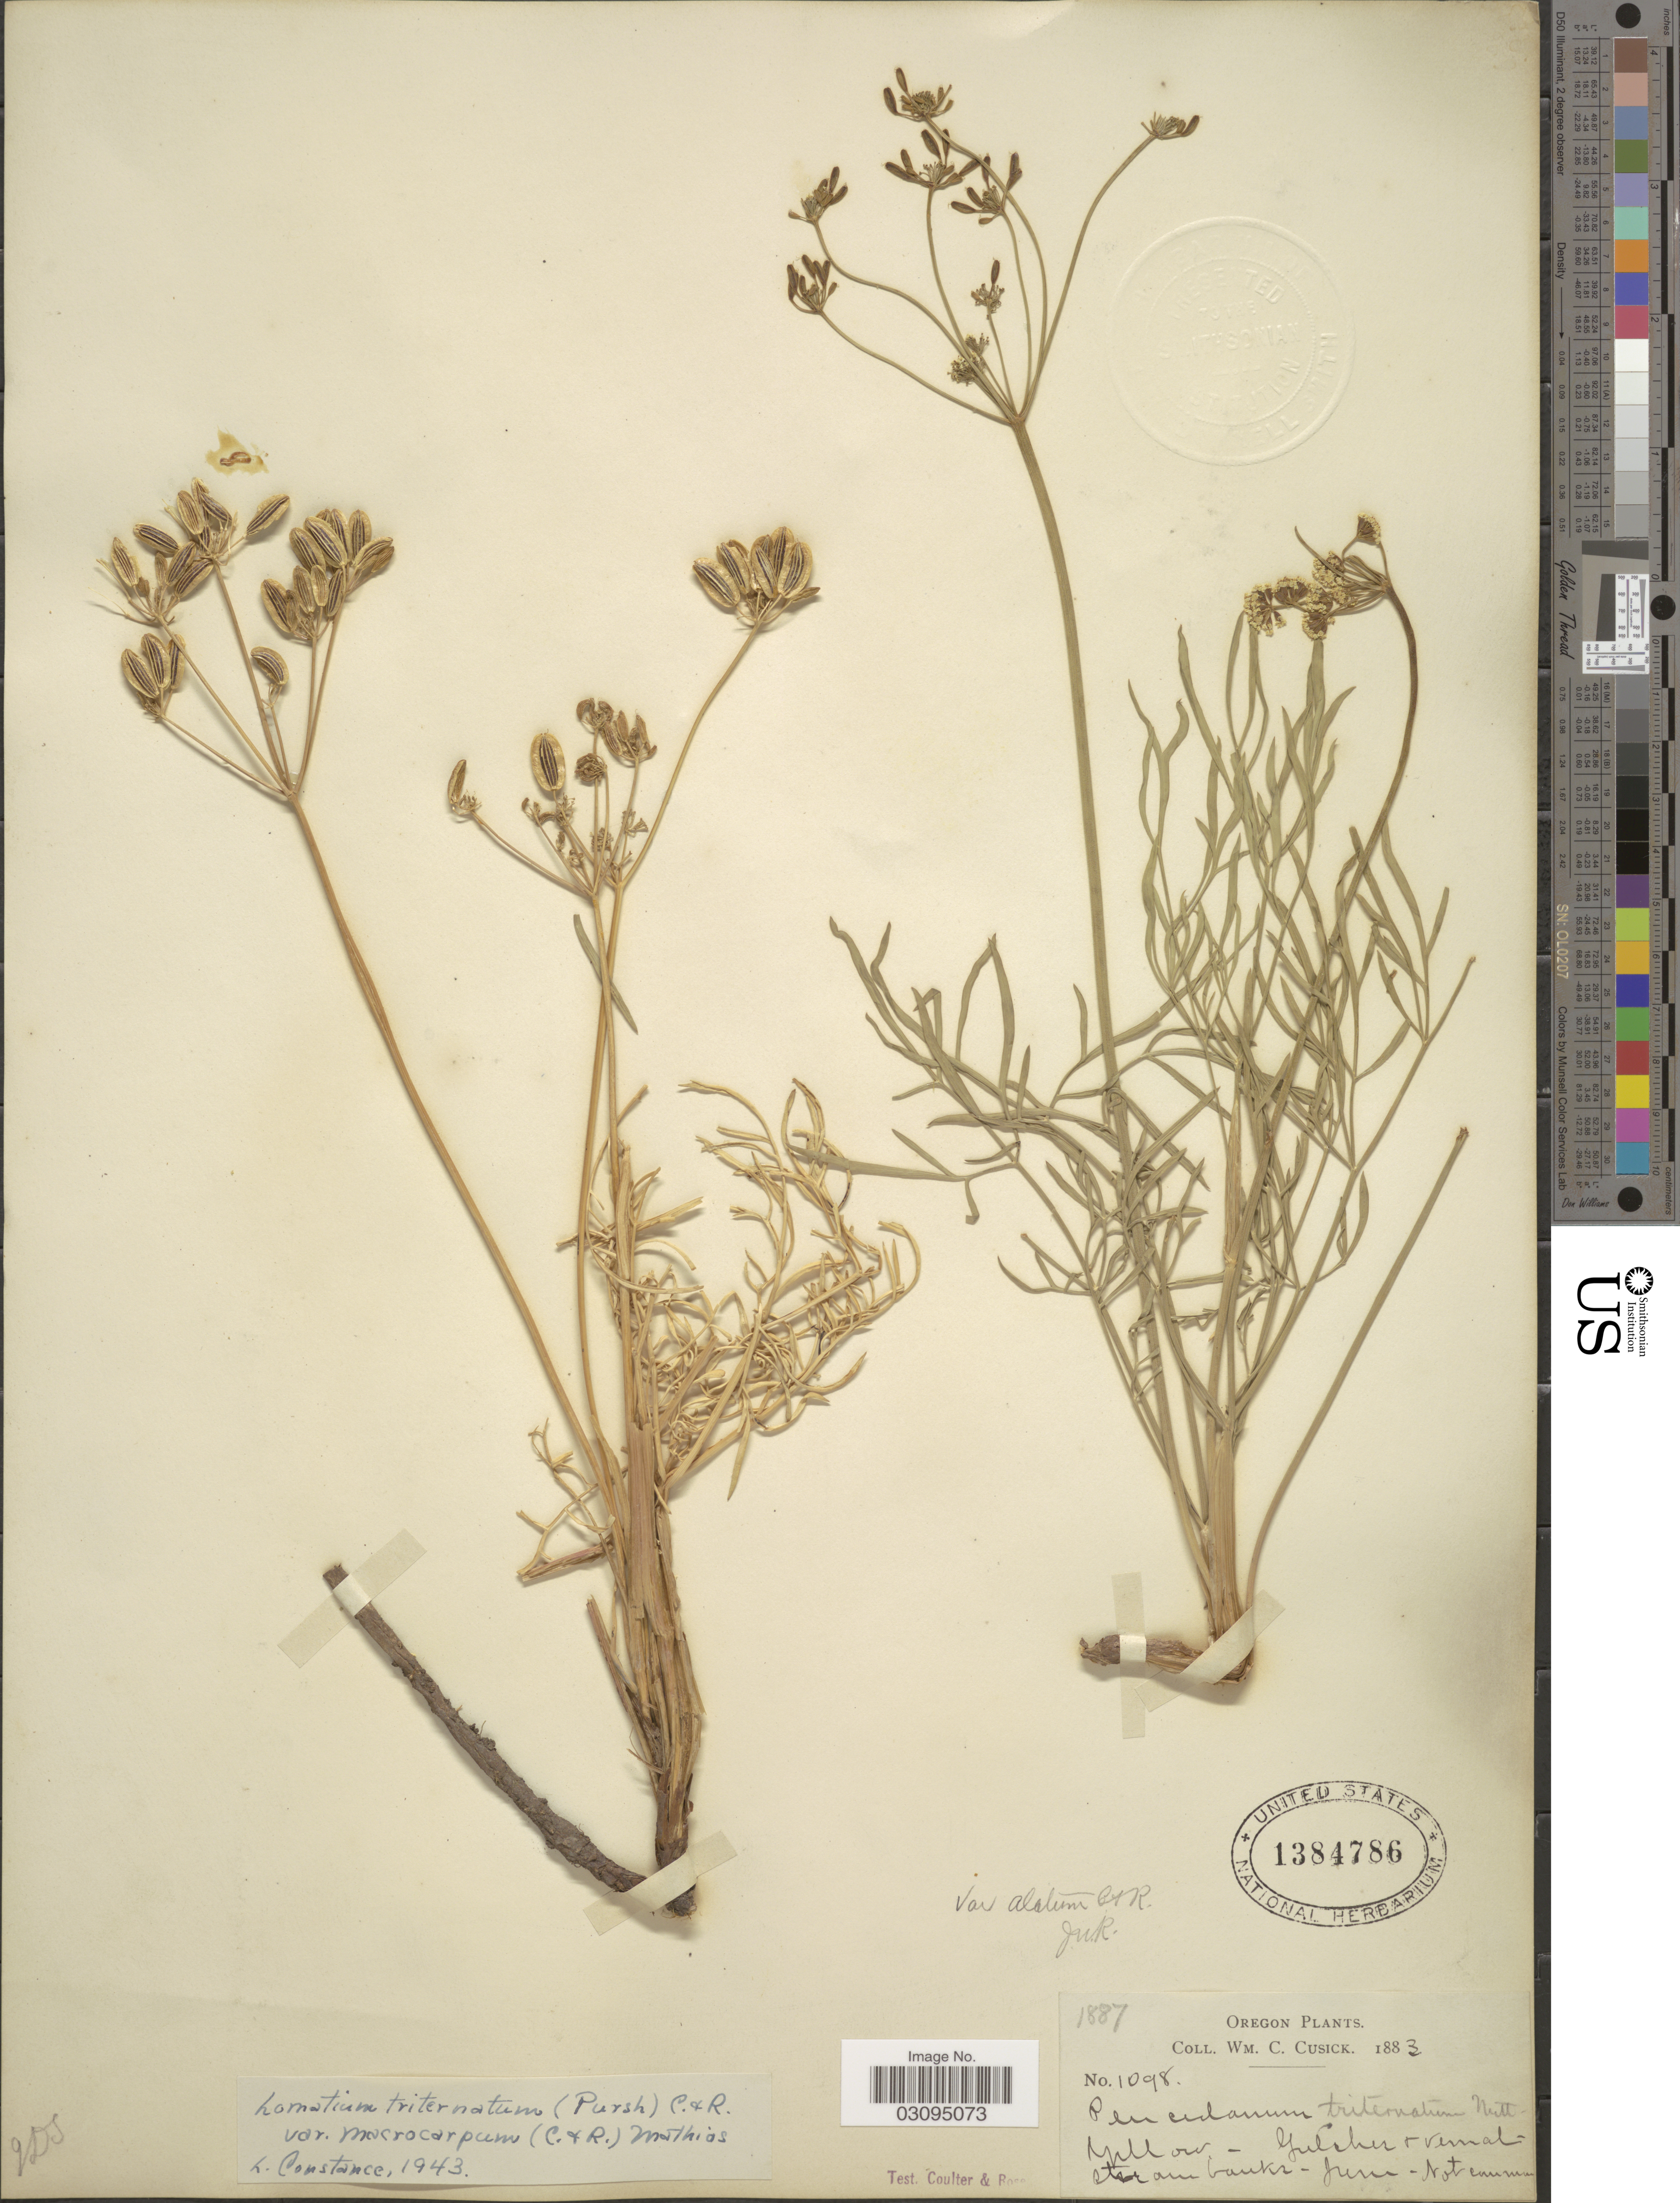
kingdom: Plantae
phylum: Tracheophyta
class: Magnoliopsida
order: Apiales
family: Apiaceae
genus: Lomatium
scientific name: Lomatium triternatum var. macrocarpum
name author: (J.M. Coult. & Rose) Mathias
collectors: W. C. Cusick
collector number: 1098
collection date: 1883-06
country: United States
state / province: Oregon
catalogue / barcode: US 1384786